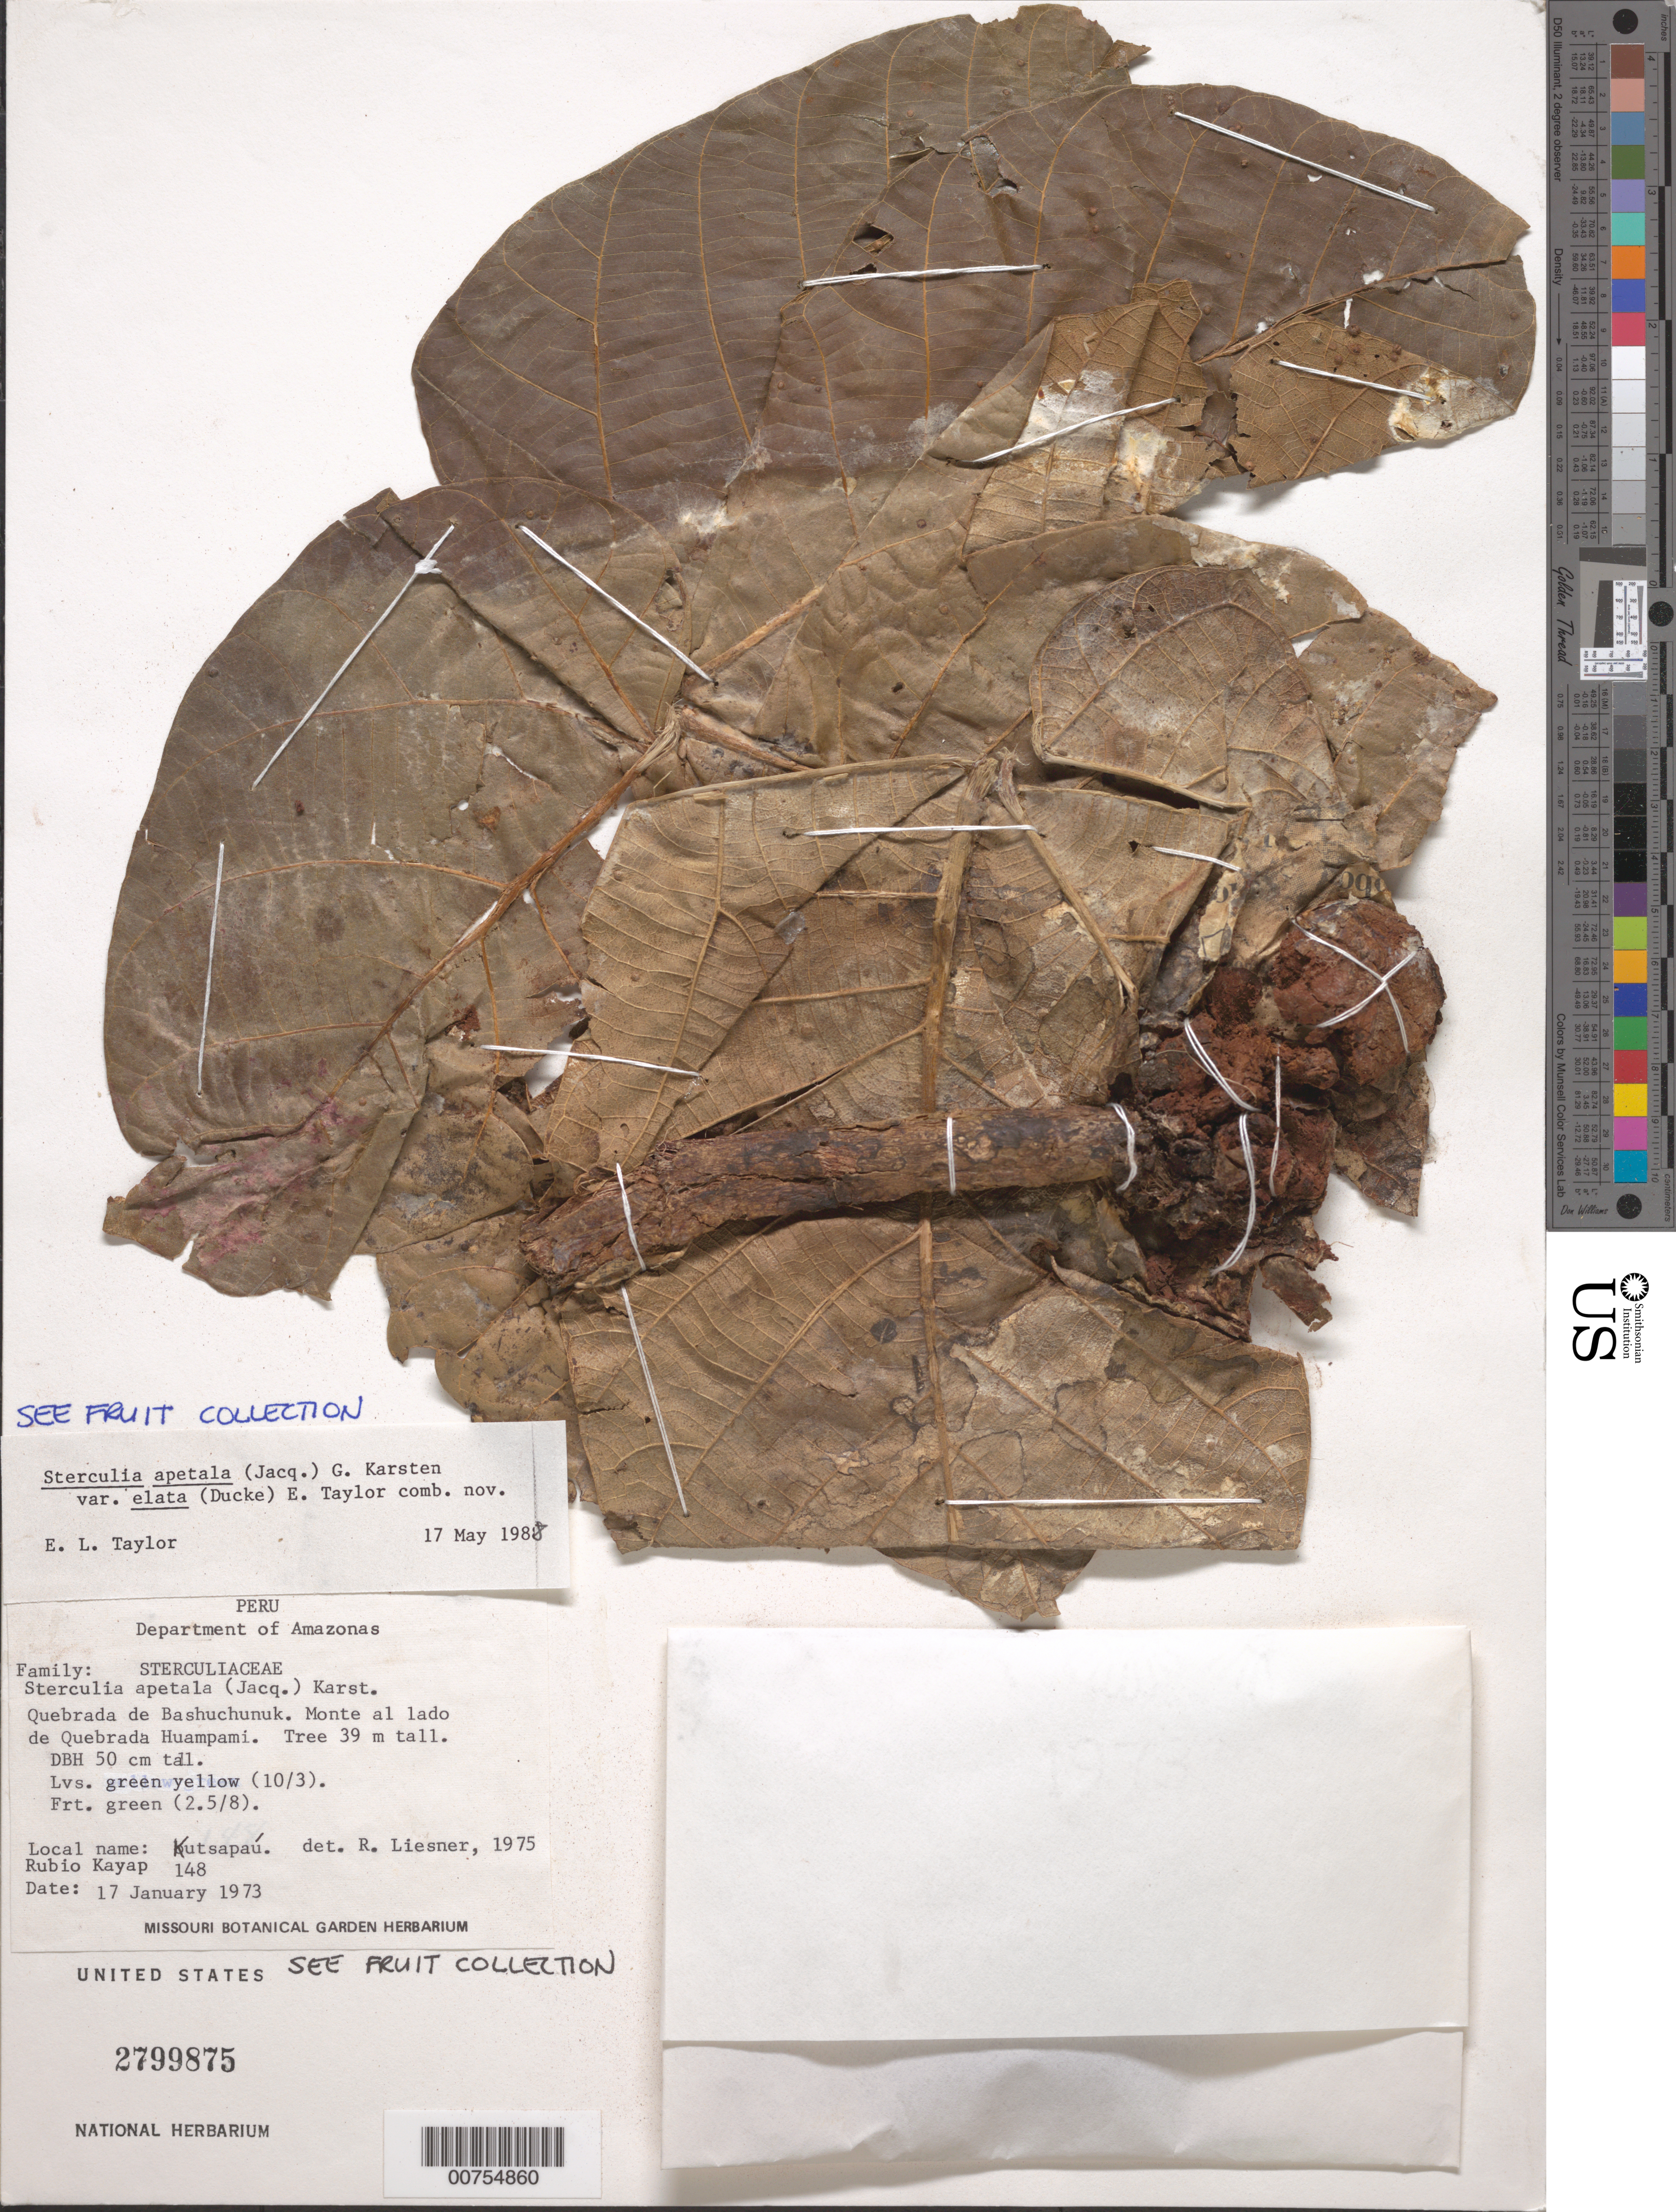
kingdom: Plantae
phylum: Tracheophyta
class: Magnoliopsida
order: Malvales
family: Malvaceae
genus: Sterculia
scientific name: Sterculia apetala var. elata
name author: (Jacq.) H. Karst.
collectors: R. Kayap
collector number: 148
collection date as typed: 17 Jan 1973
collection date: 1973-01-17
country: Peru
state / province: Amazonas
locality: Quebrada de Bashuchunuk. Monte al lado de Quebrada Huampami.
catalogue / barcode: US 2799875